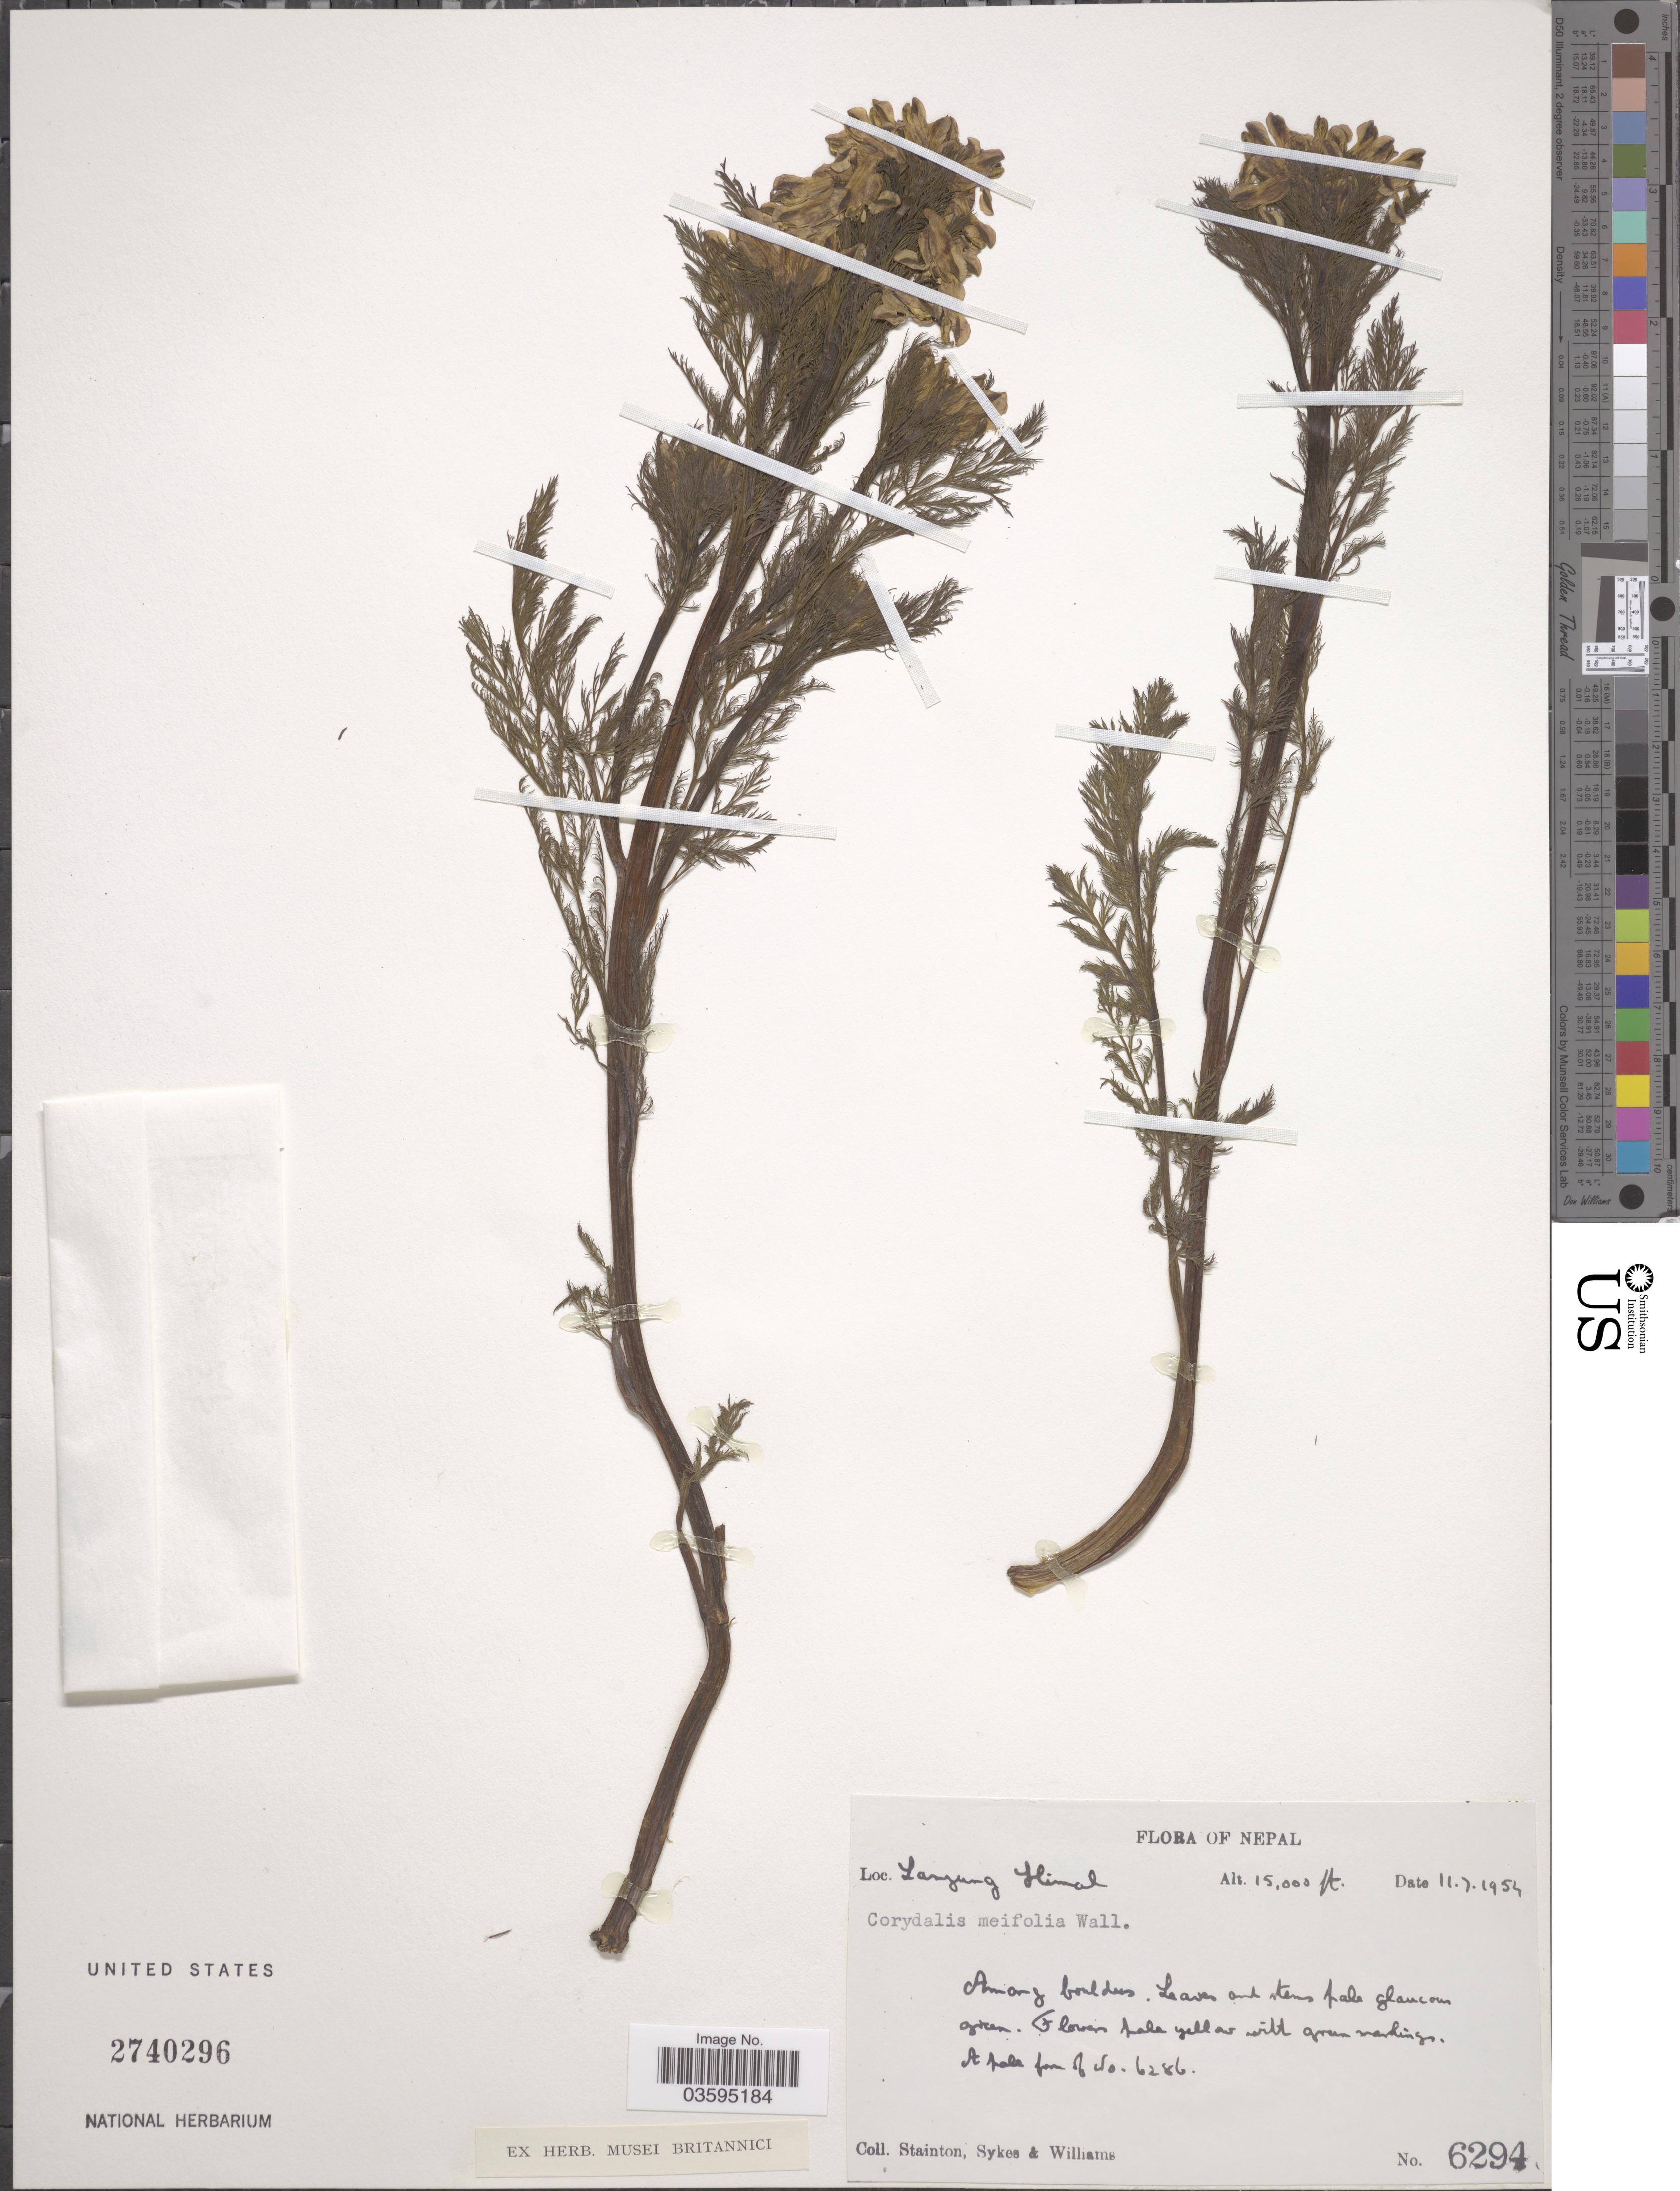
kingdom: Plantae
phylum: Tracheophyta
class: Magnoliopsida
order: Ranunculales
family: Papaveraceae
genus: Corydalis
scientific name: Corydalis meifolia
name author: Wall.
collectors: -. Stainton, Sykes, -- & -- Williams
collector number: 6294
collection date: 1954-07-11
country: Nepal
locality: Lamjung Himal.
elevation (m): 4572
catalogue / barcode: US 2740296